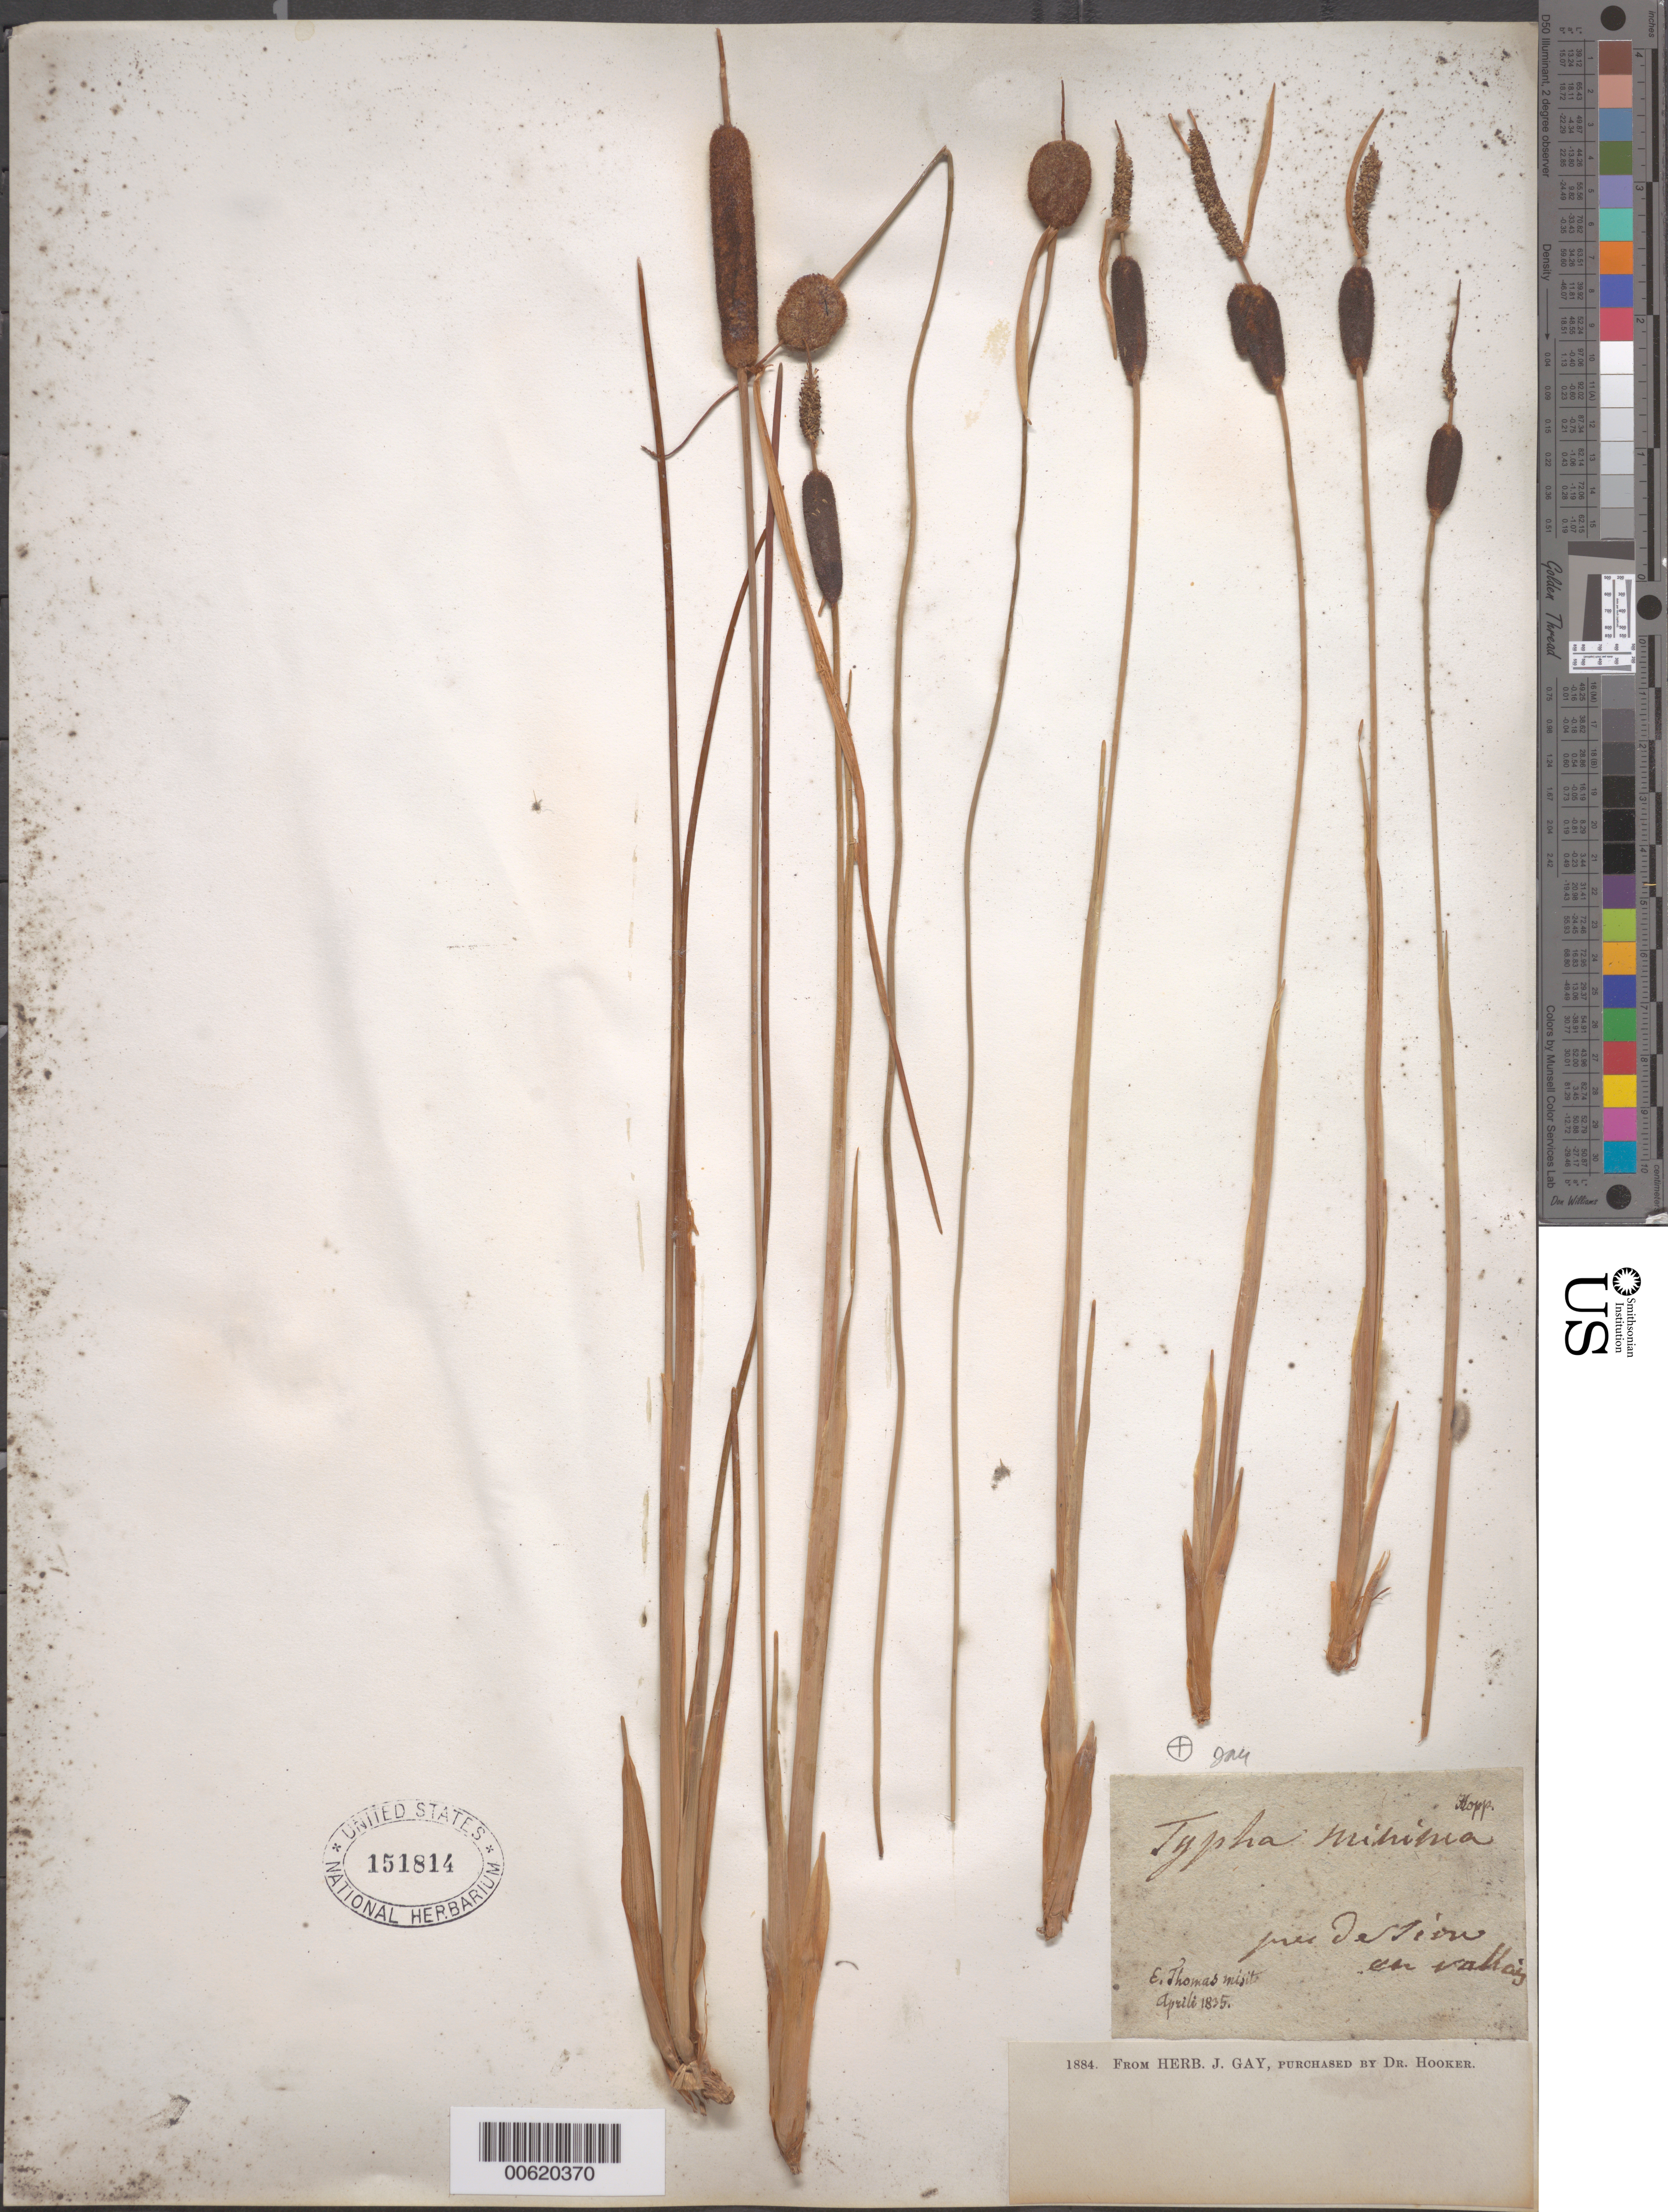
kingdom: Plantae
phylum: Tracheophyta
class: Liliopsida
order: Poales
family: Typhaceae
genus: Typha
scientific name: Typha minima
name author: Funck ex Hoppe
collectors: E. Misito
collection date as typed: Apr 1835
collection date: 1835-04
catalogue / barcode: US 151814